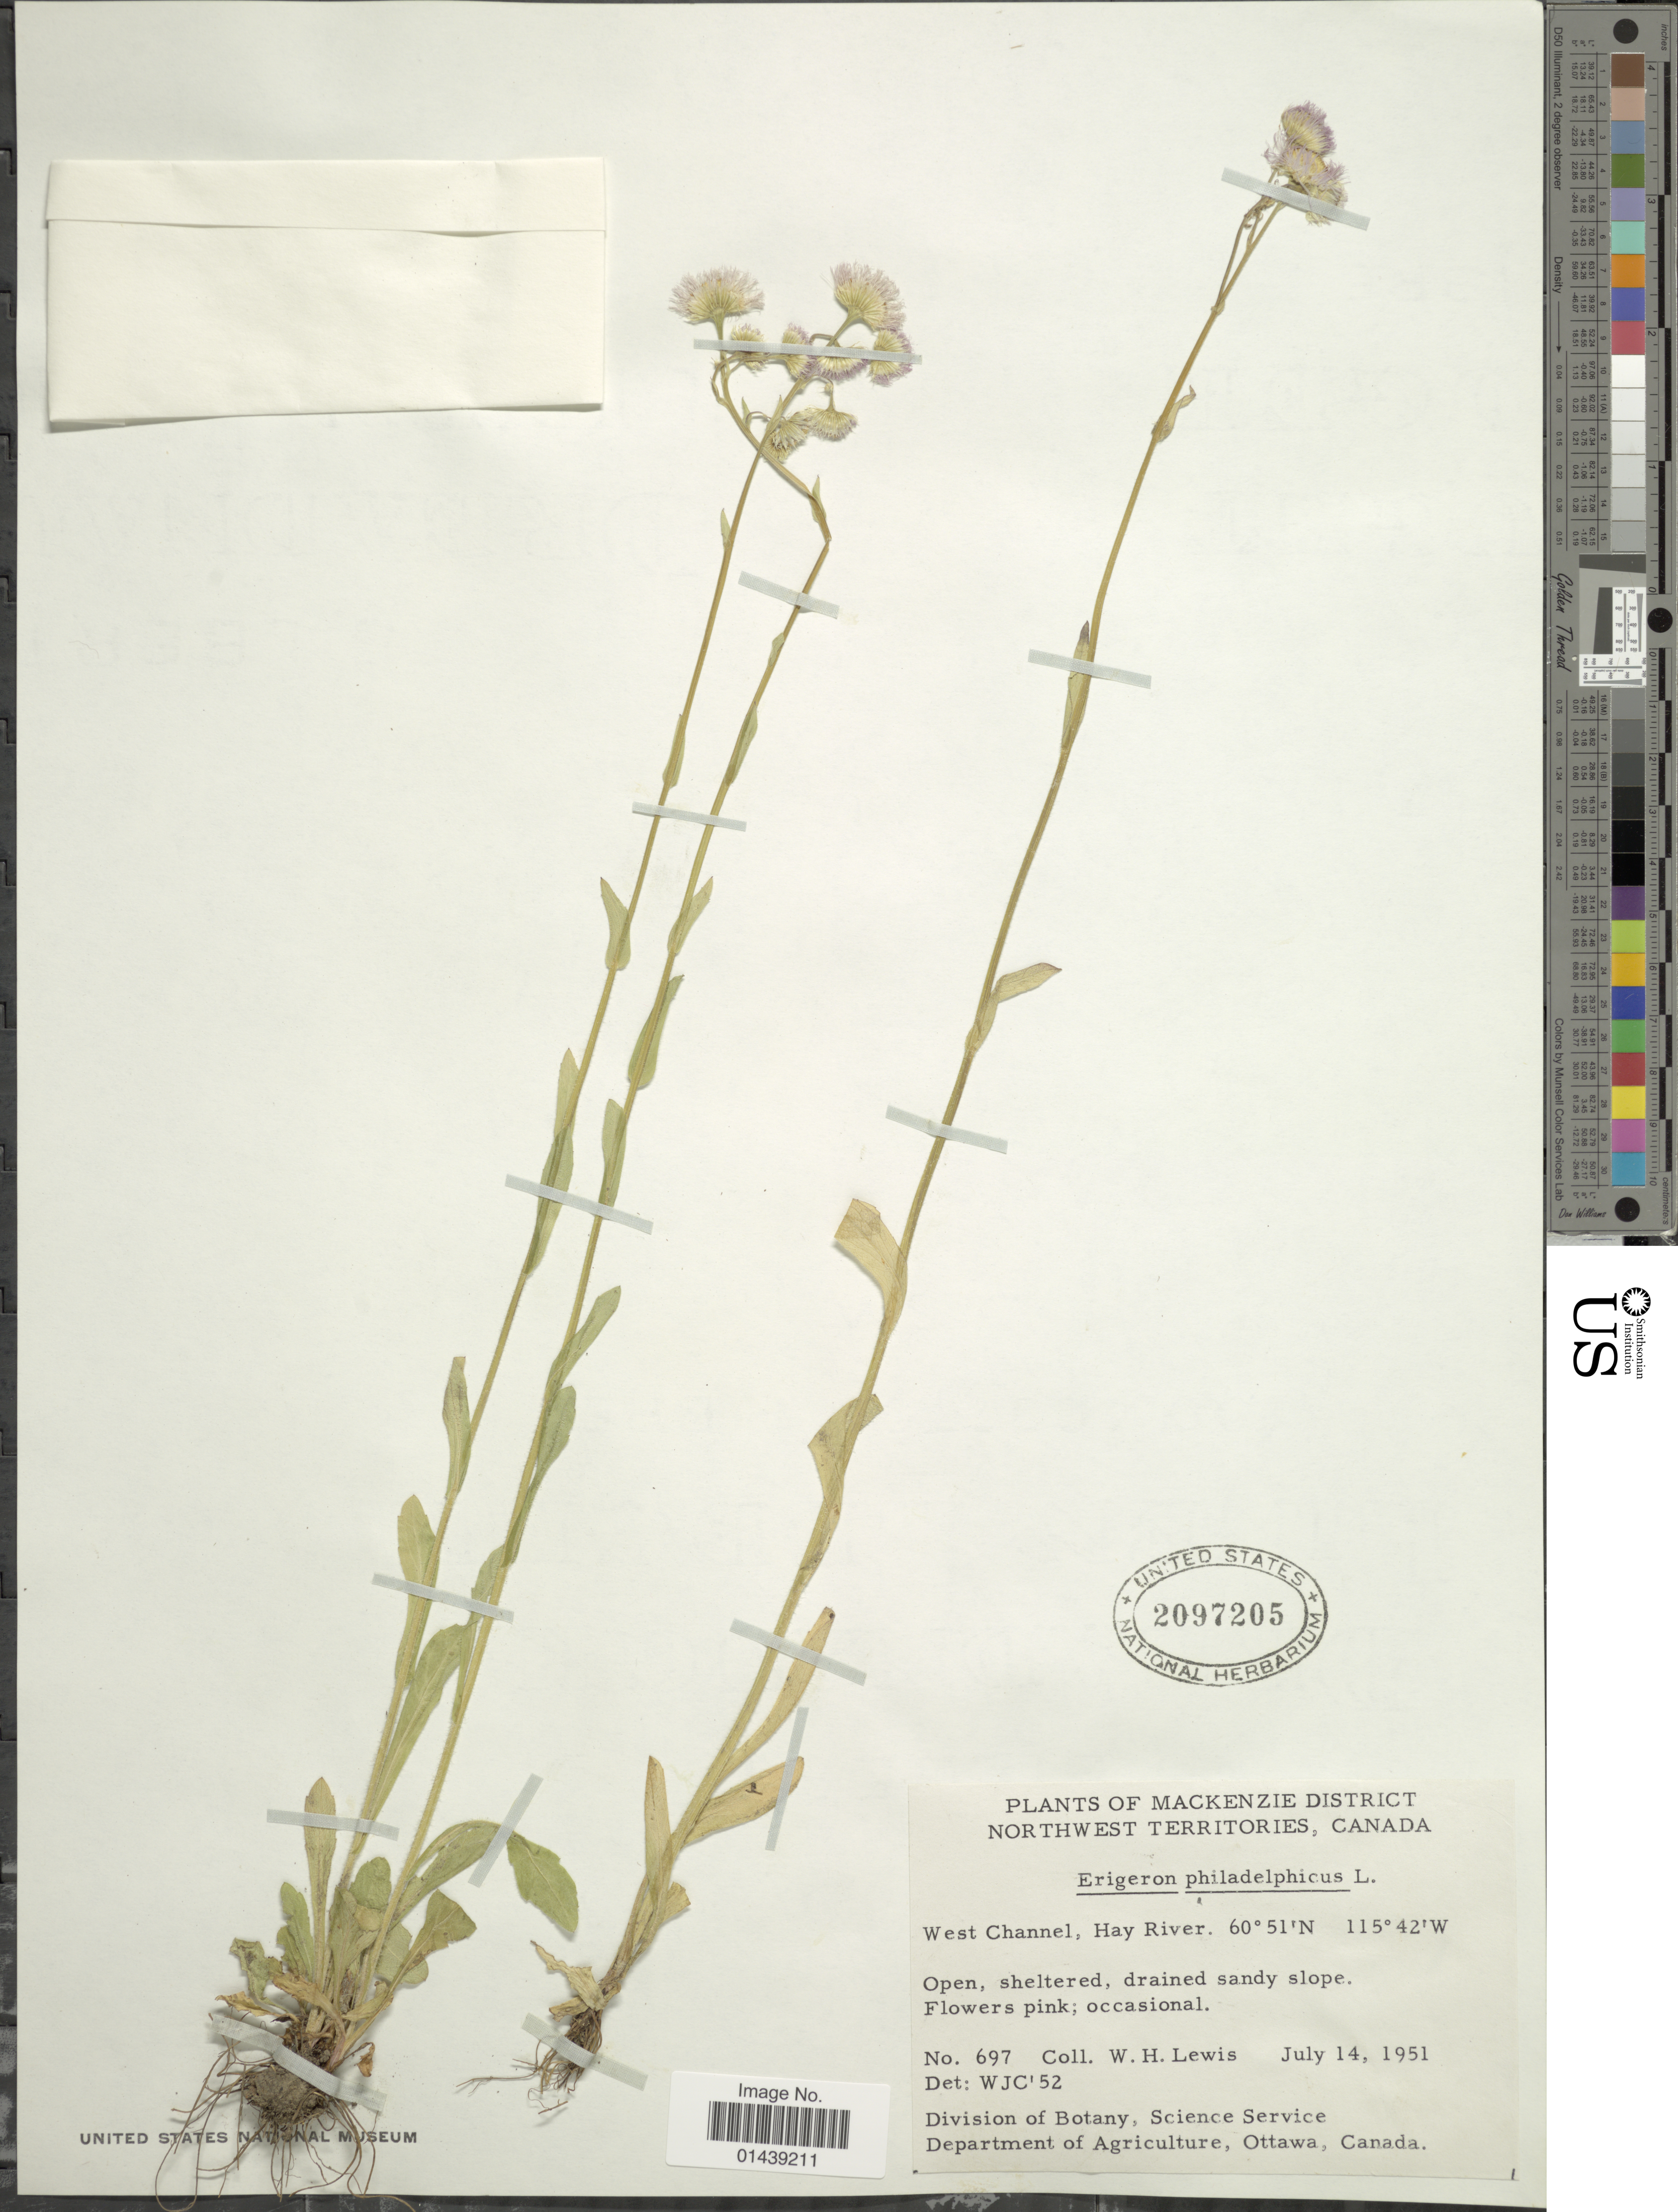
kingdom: Plantae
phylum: Tracheophyta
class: Magnoliopsida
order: Asterales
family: Asteraceae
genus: Erigeron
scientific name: Erigeron philadelphicus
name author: L.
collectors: W. H. Lewis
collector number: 697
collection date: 1951-07-14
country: Canada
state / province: Northwest Territories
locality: Mackenzie District. West Channel, Hay River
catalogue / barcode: US 2097205